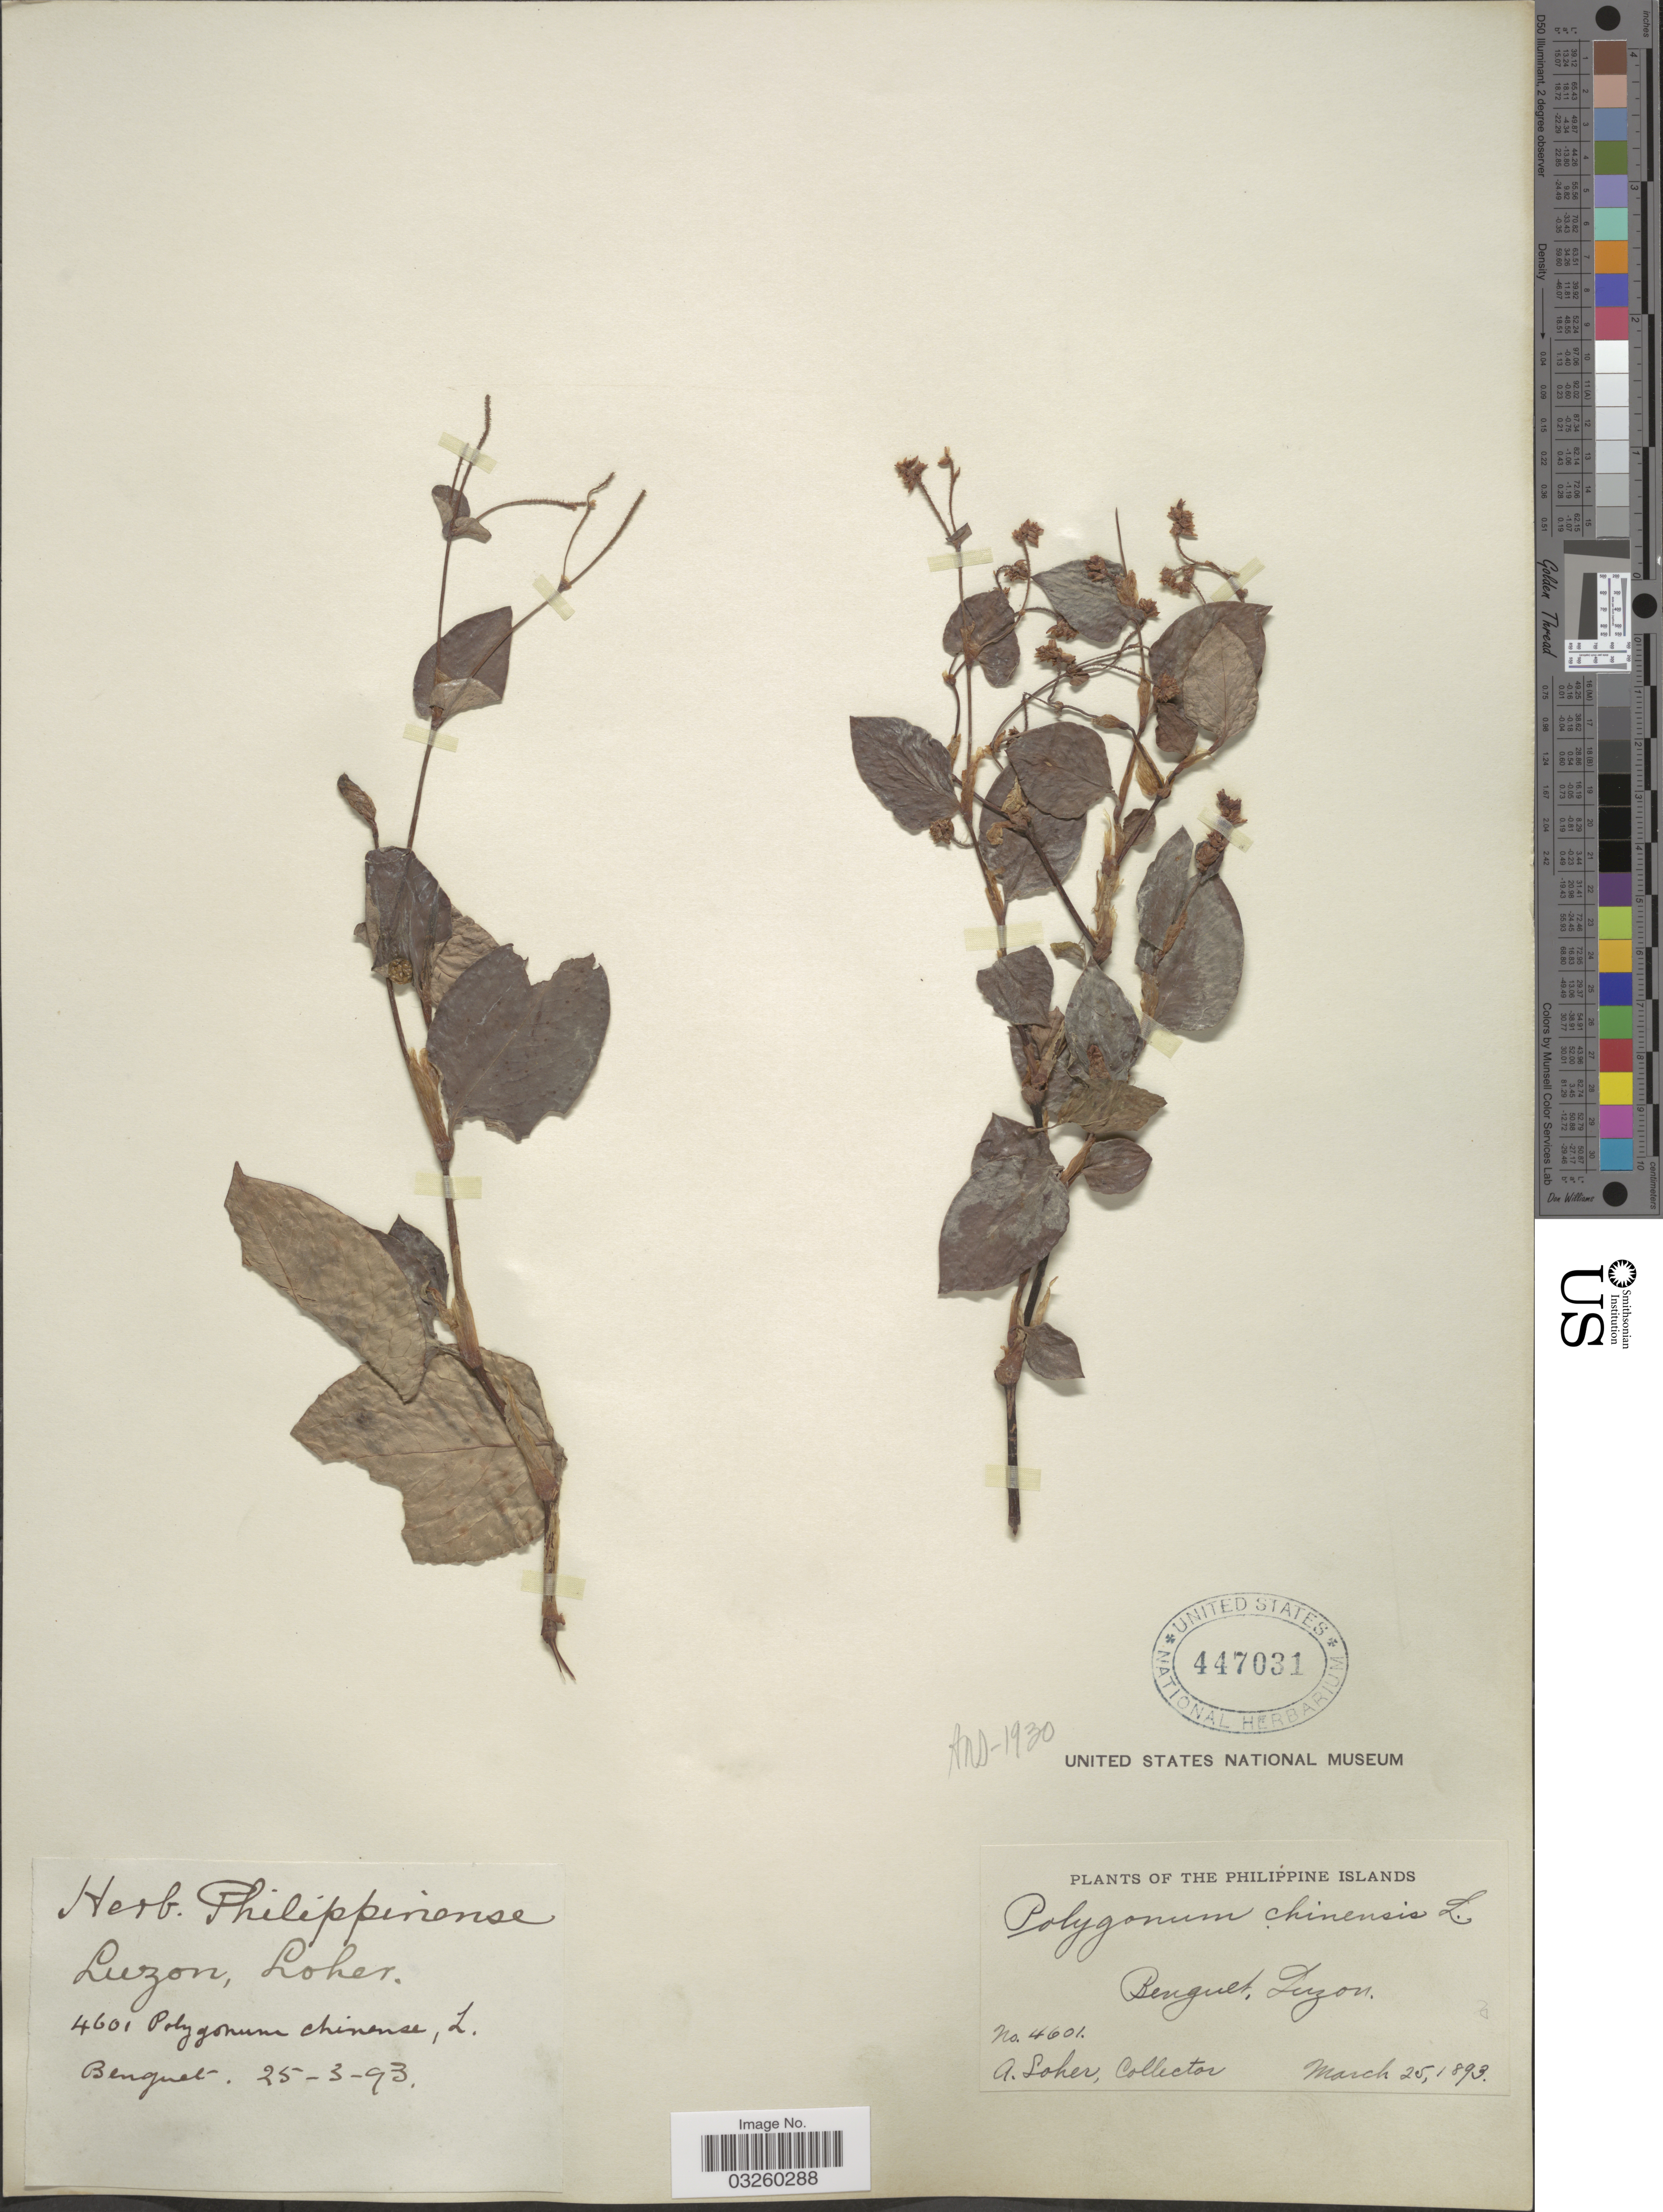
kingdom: Plantae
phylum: Tracheophyta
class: Magnoliopsida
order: Caryophyllales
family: Polygonaceae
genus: Polygonum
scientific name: Polygonum chinense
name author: L.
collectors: A. Loher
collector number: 4601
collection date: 1893-03-25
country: Philippines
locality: Philippine Islands. Benguet, Luzon.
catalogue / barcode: US 447031